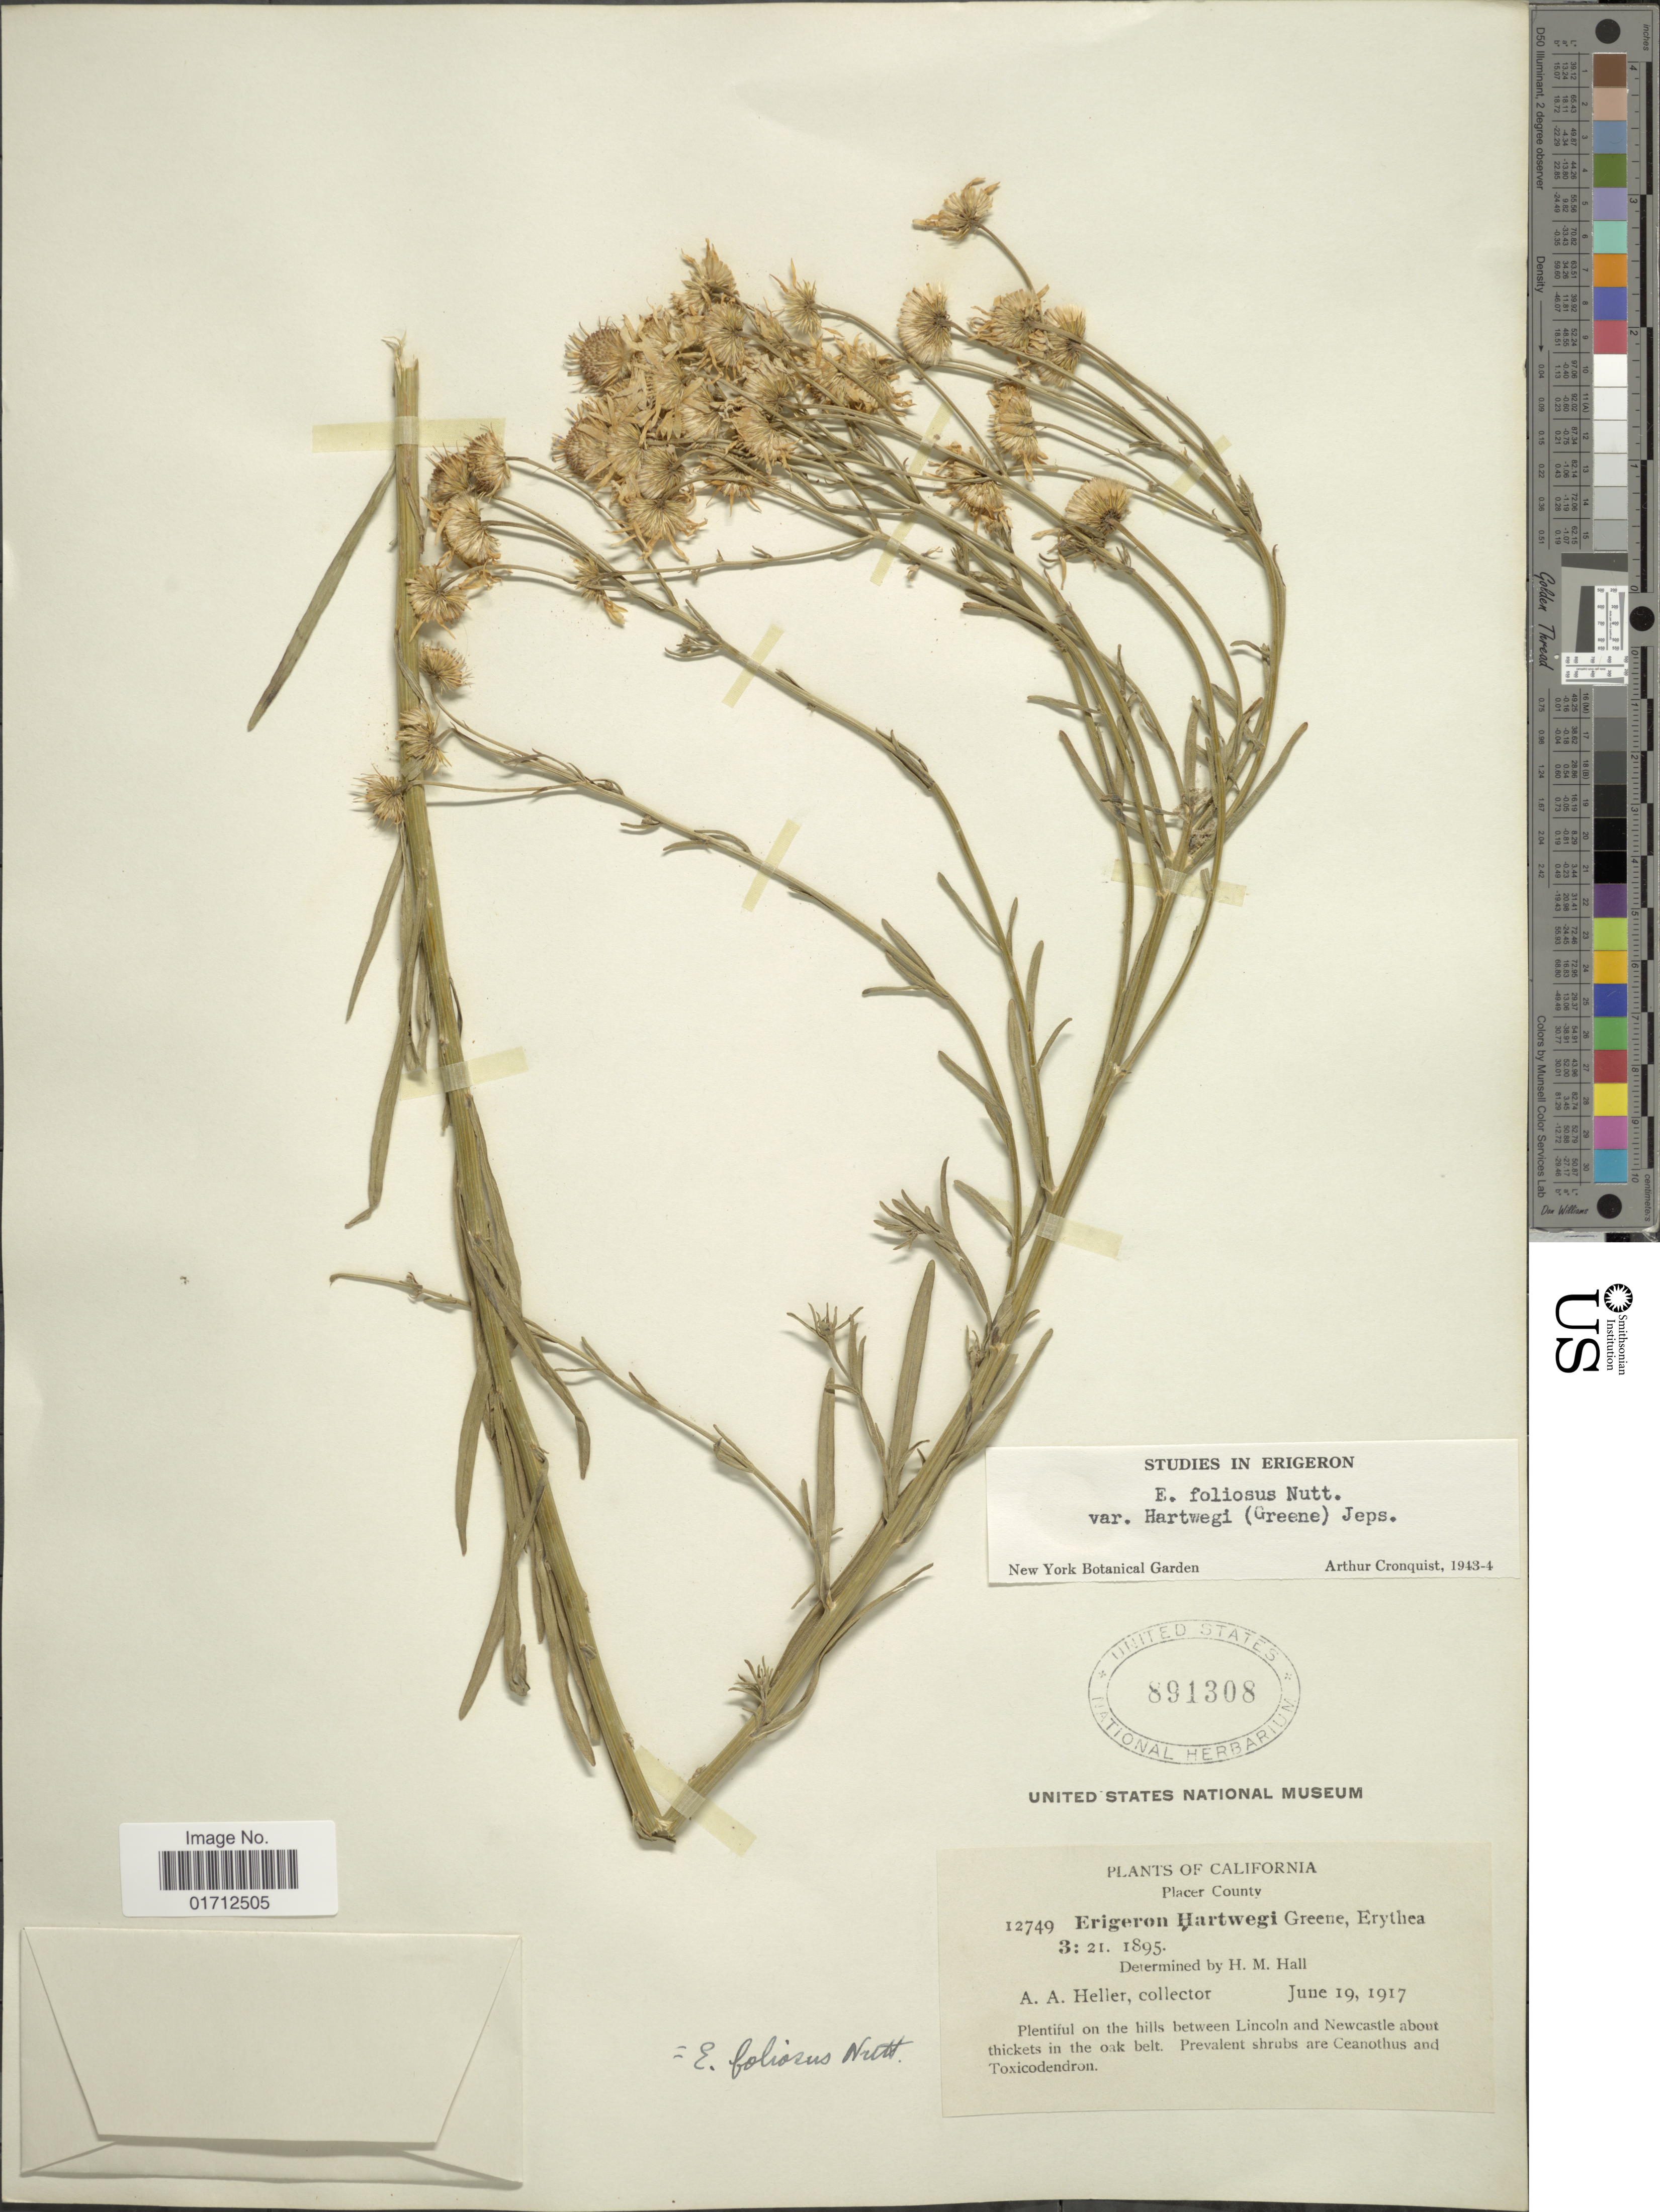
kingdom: Plantae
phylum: Tracheophyta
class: Magnoliopsida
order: Asterales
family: Asteraceae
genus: Erigeron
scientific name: Erigeron foliosus var. hartwegii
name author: (Greene) Jeps.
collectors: A. A. Heller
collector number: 12749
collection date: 1917-06-19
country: United States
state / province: California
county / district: Placer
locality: Placer County, between Lincoln and Newcastle about thickets in the oak belt. Placer County.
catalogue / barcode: US 891308